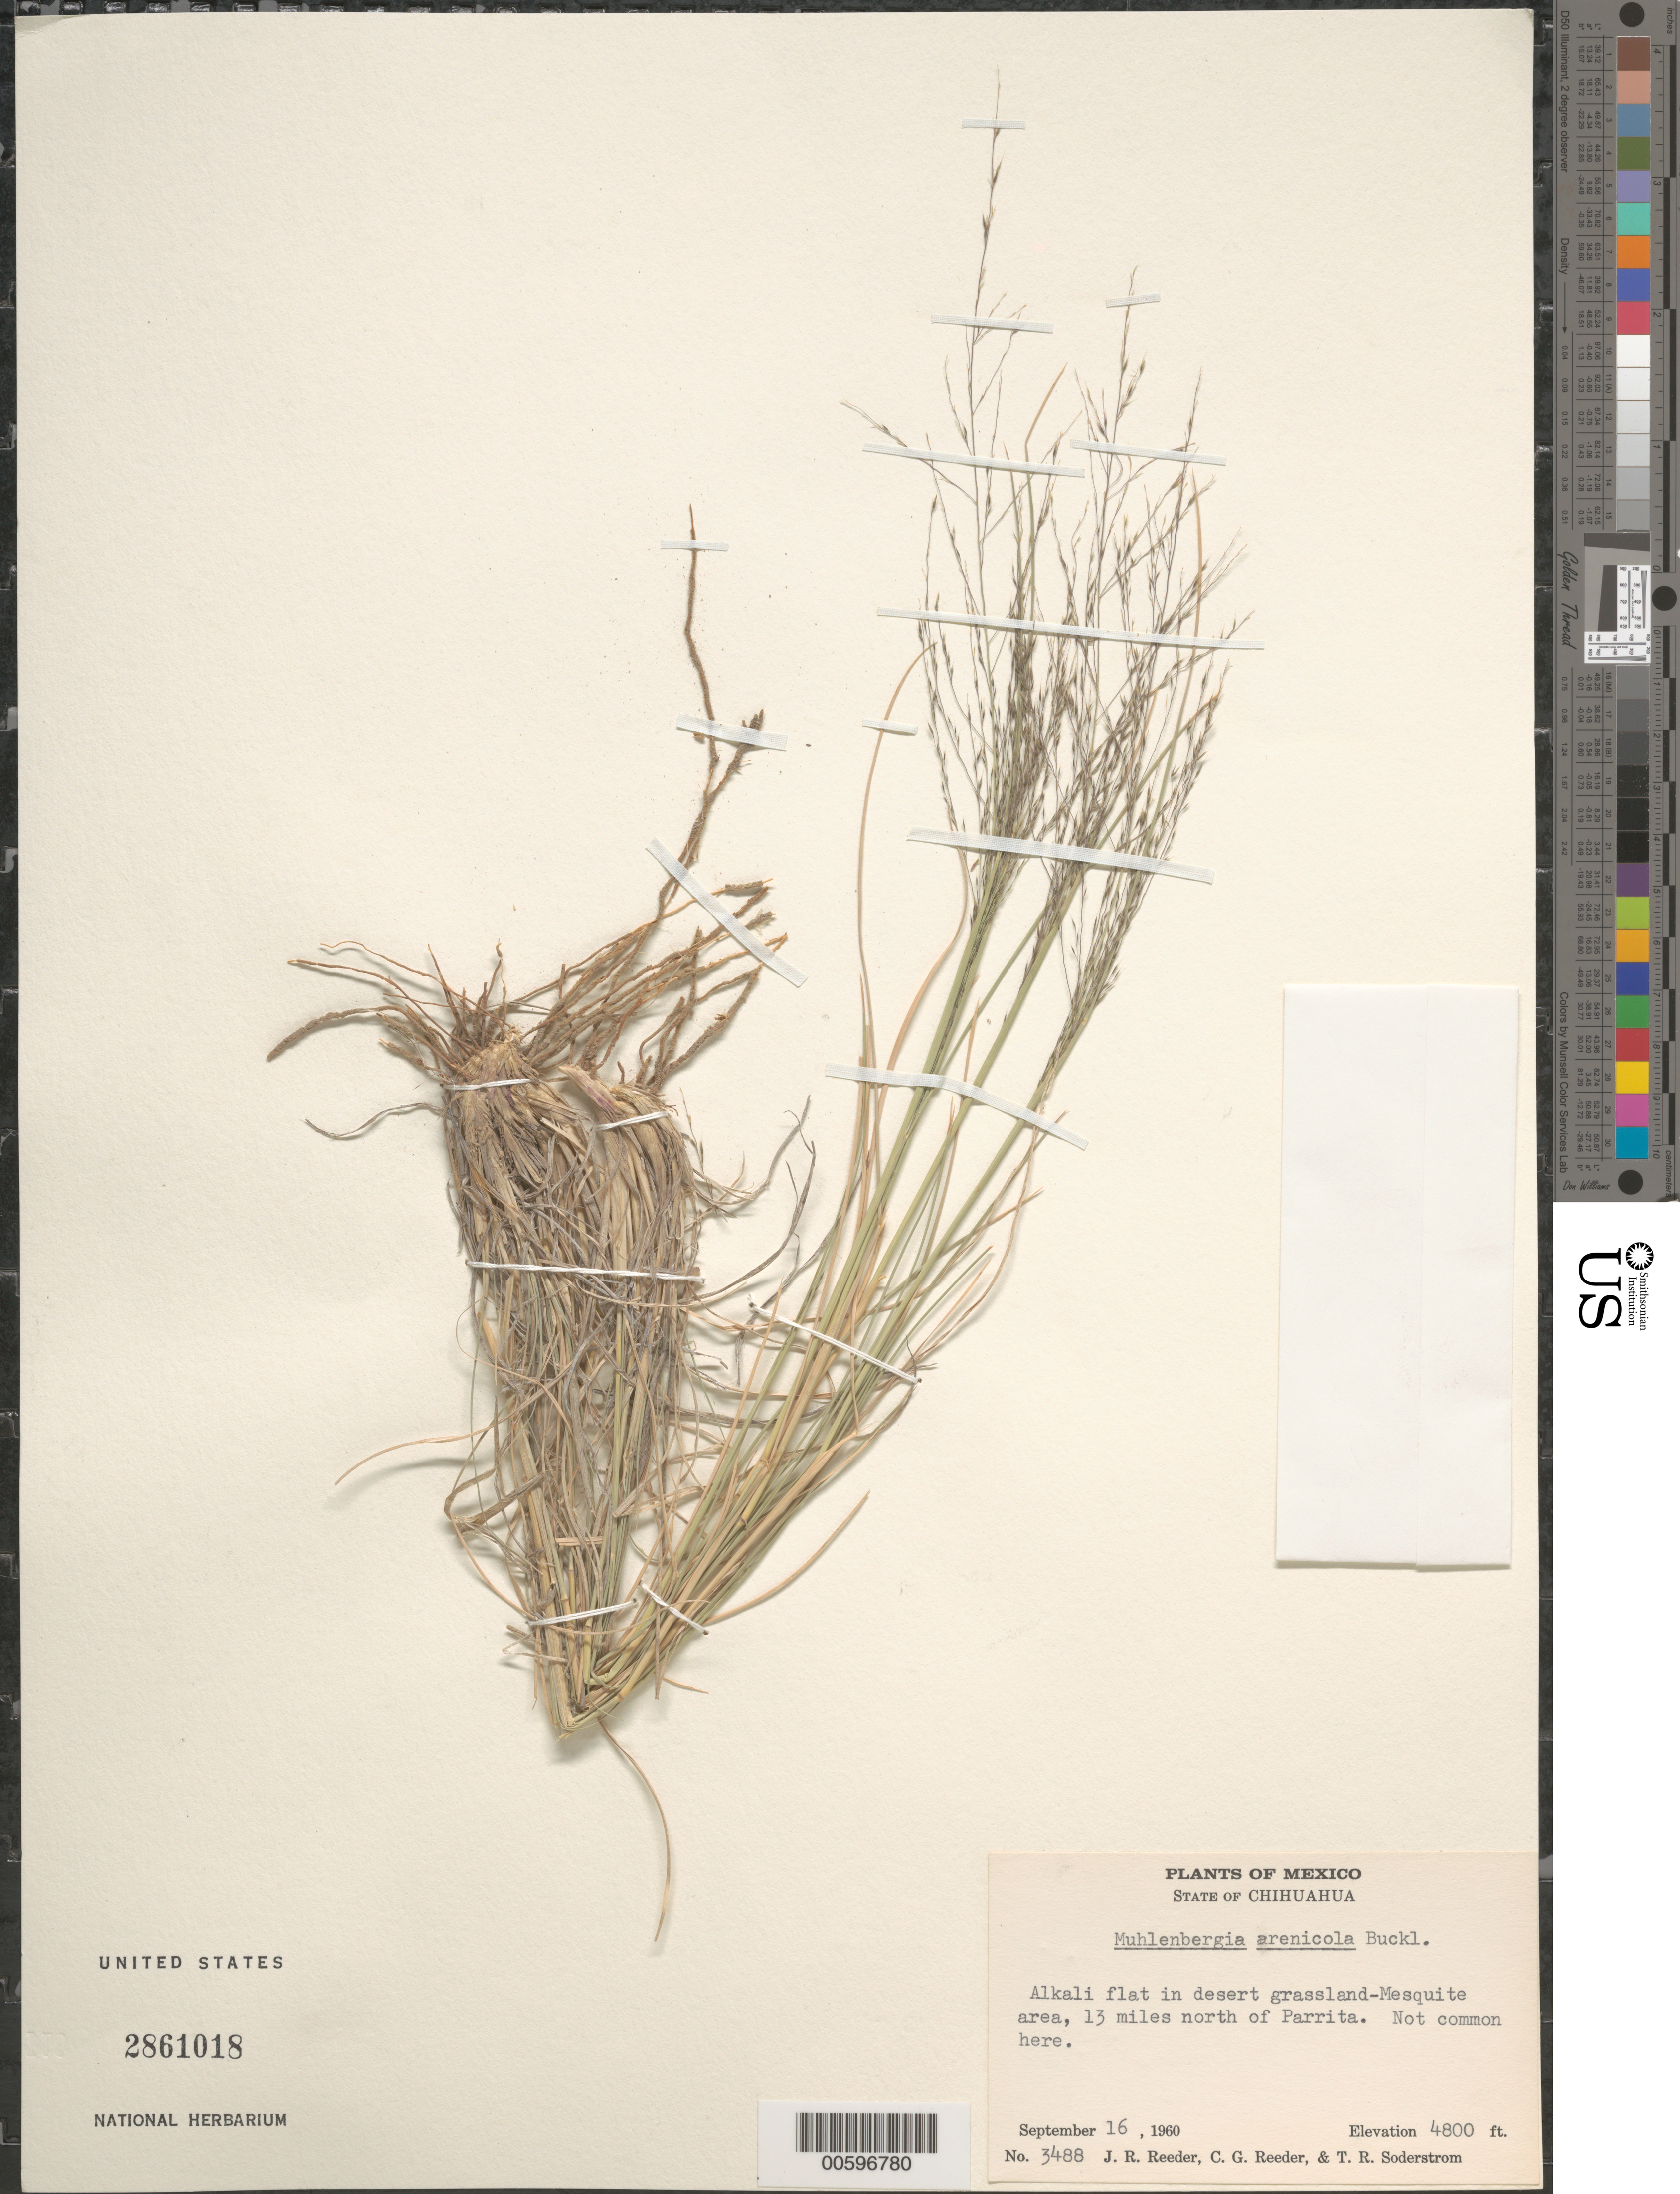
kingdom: Plantae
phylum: Tracheophyta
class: Liliopsida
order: Poales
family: Poaceae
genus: Muhlenbergia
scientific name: Muhlenbergia arenicola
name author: Buckley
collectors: J. R. Reeder, C. G. Reeder & T. R. Soderstrom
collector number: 3488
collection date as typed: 16 Sep 1960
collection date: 1960-09-16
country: Mexico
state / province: Chihuahua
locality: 13 mi N of Parrita.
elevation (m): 1463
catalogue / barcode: US 2861018